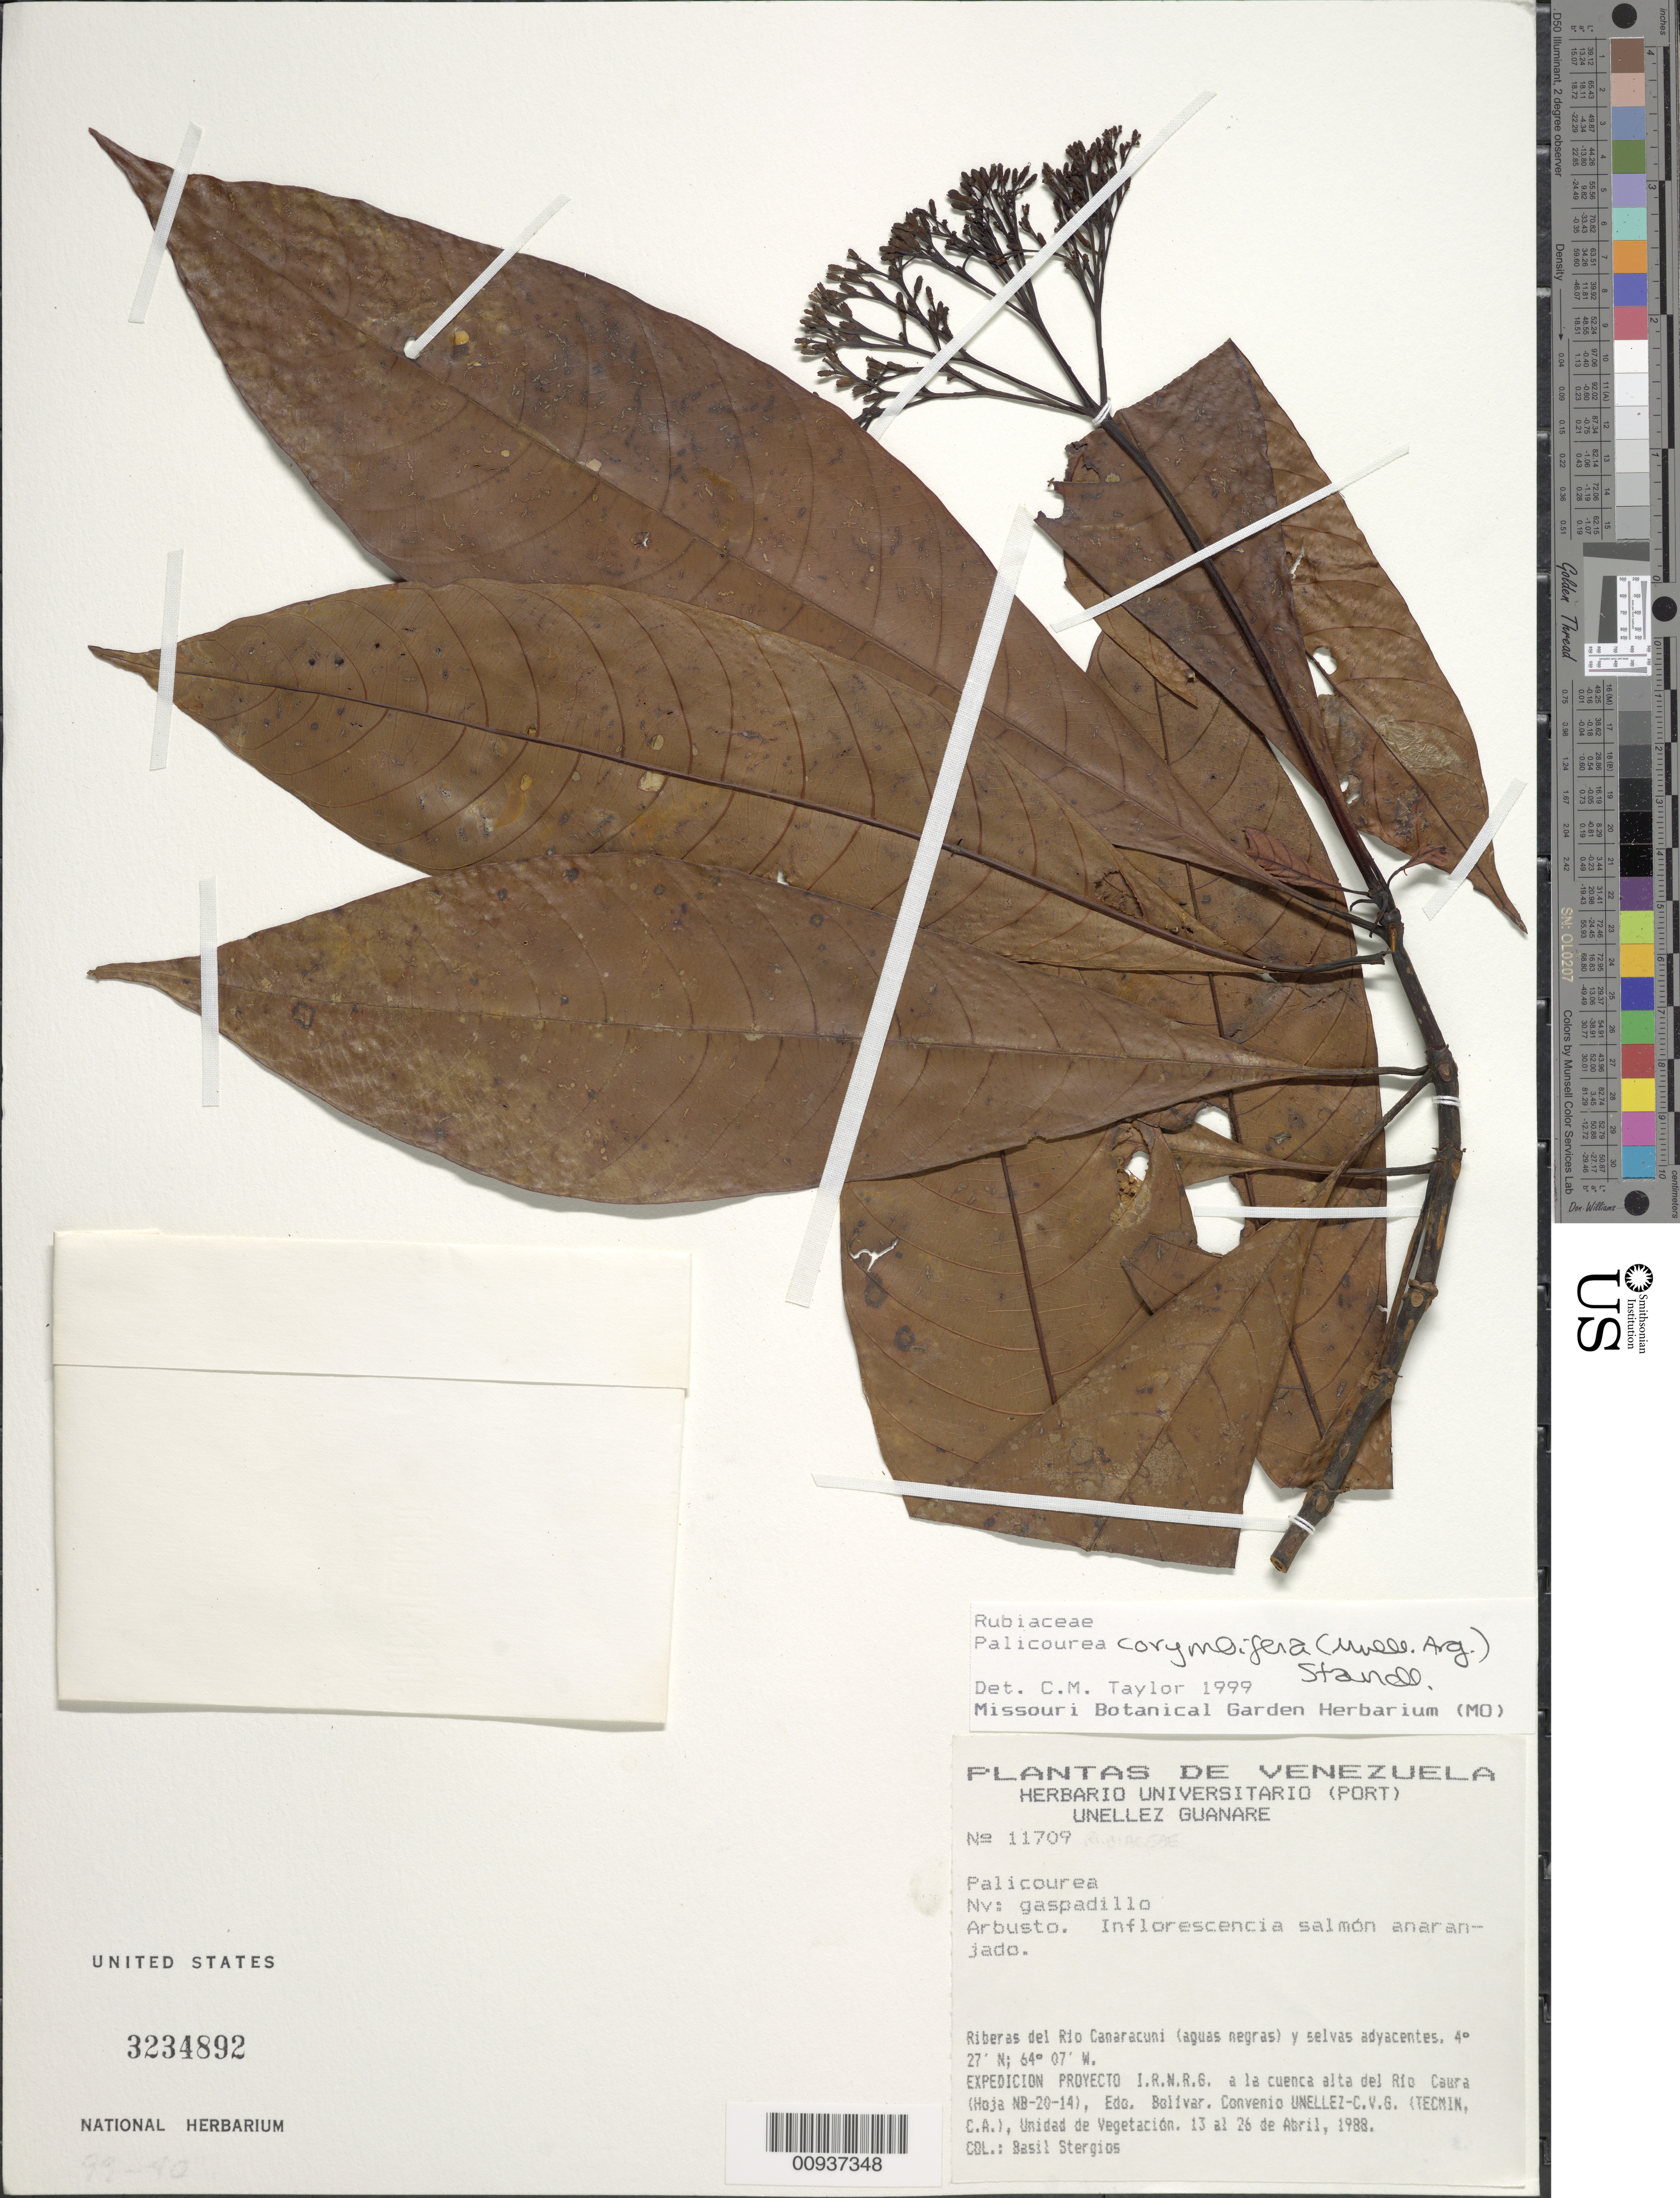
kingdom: Plantae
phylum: Tracheophyta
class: Magnoliopsida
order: Gentianales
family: Rubiaceae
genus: Palicourea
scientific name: Palicourea corymbifera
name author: (Müll. Arg.) Standl.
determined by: Taylor, Charlotte M.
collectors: B. G. Stergios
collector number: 11709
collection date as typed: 13-Apr-88 to 26-Apr-88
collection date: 1988-04-13/1988-04-26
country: Venezuela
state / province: Bolívar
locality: Río Canaracuni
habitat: Riberas del río (aguas negras) y selvas adyacentes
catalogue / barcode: US 3234892